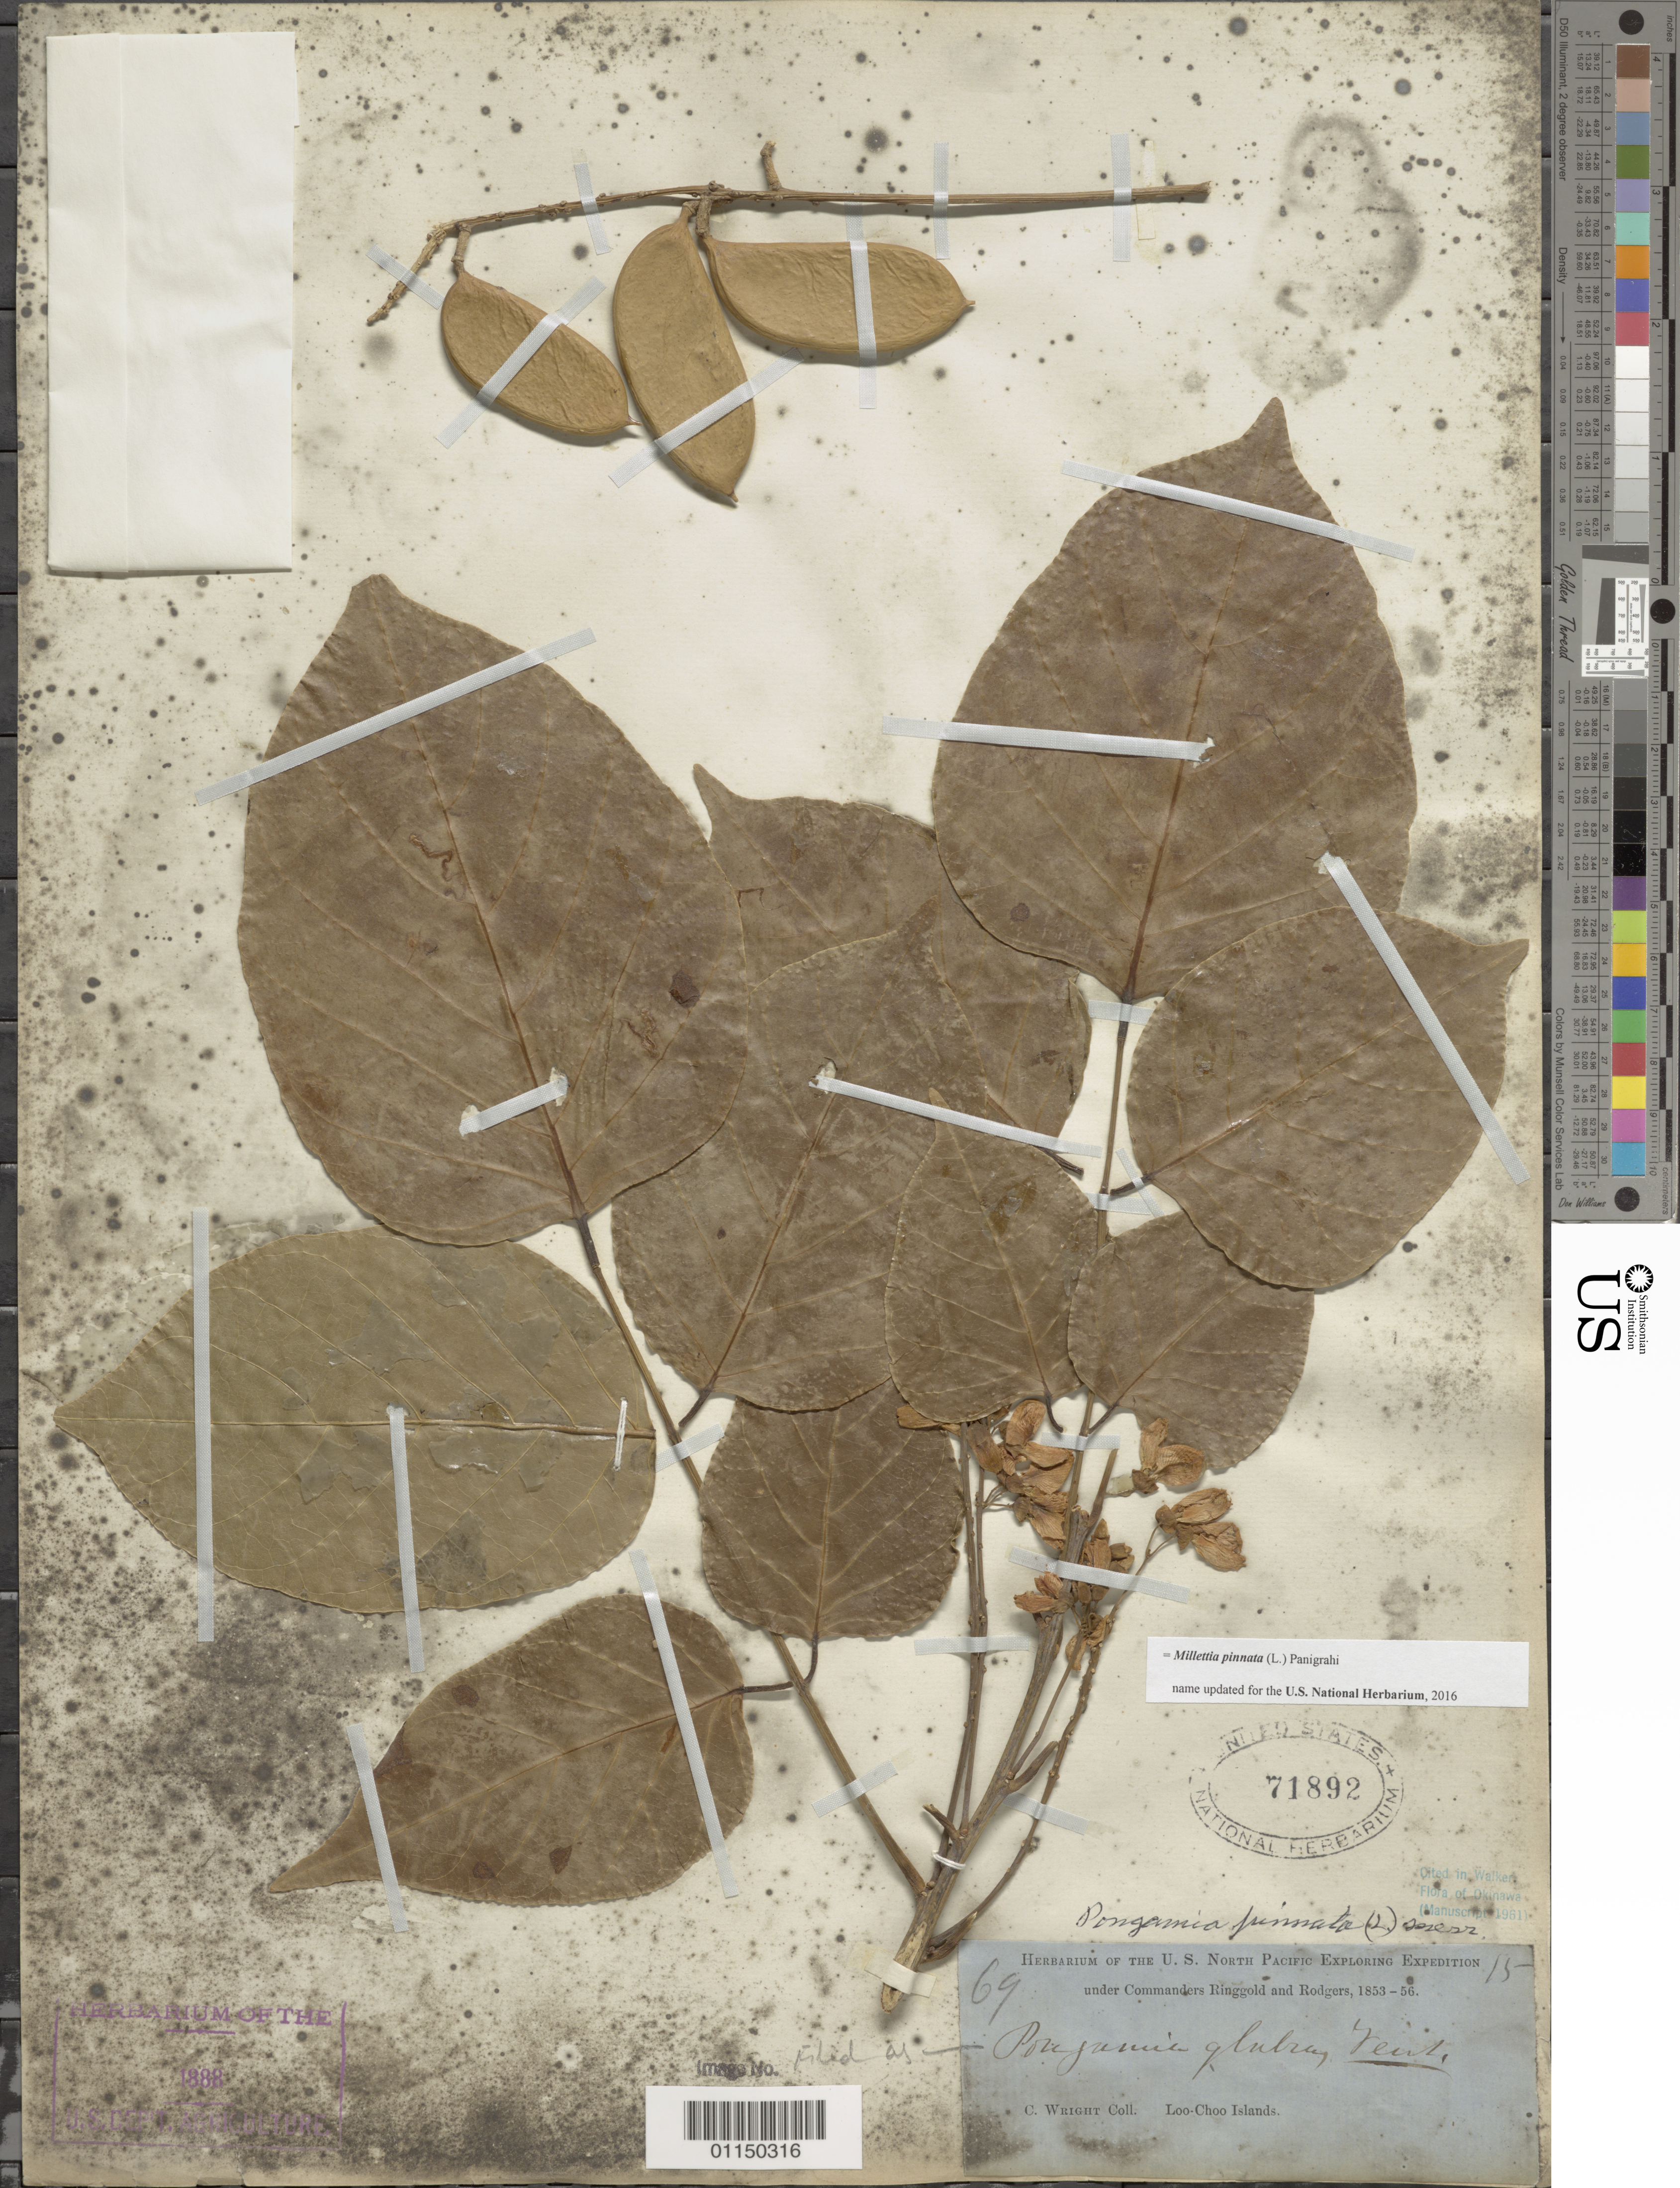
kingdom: Plantae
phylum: Tracheophyta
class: Magnoliopsida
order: Fabales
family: Fabaceae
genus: Millettia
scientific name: Millettia pinnata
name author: (L.) Panigrahi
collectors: C. Wright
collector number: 69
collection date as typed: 1853 to -- --- 1856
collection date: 1853/1856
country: Japan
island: Ryukyu Islands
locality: Loo Choo Islands.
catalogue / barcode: US 71892